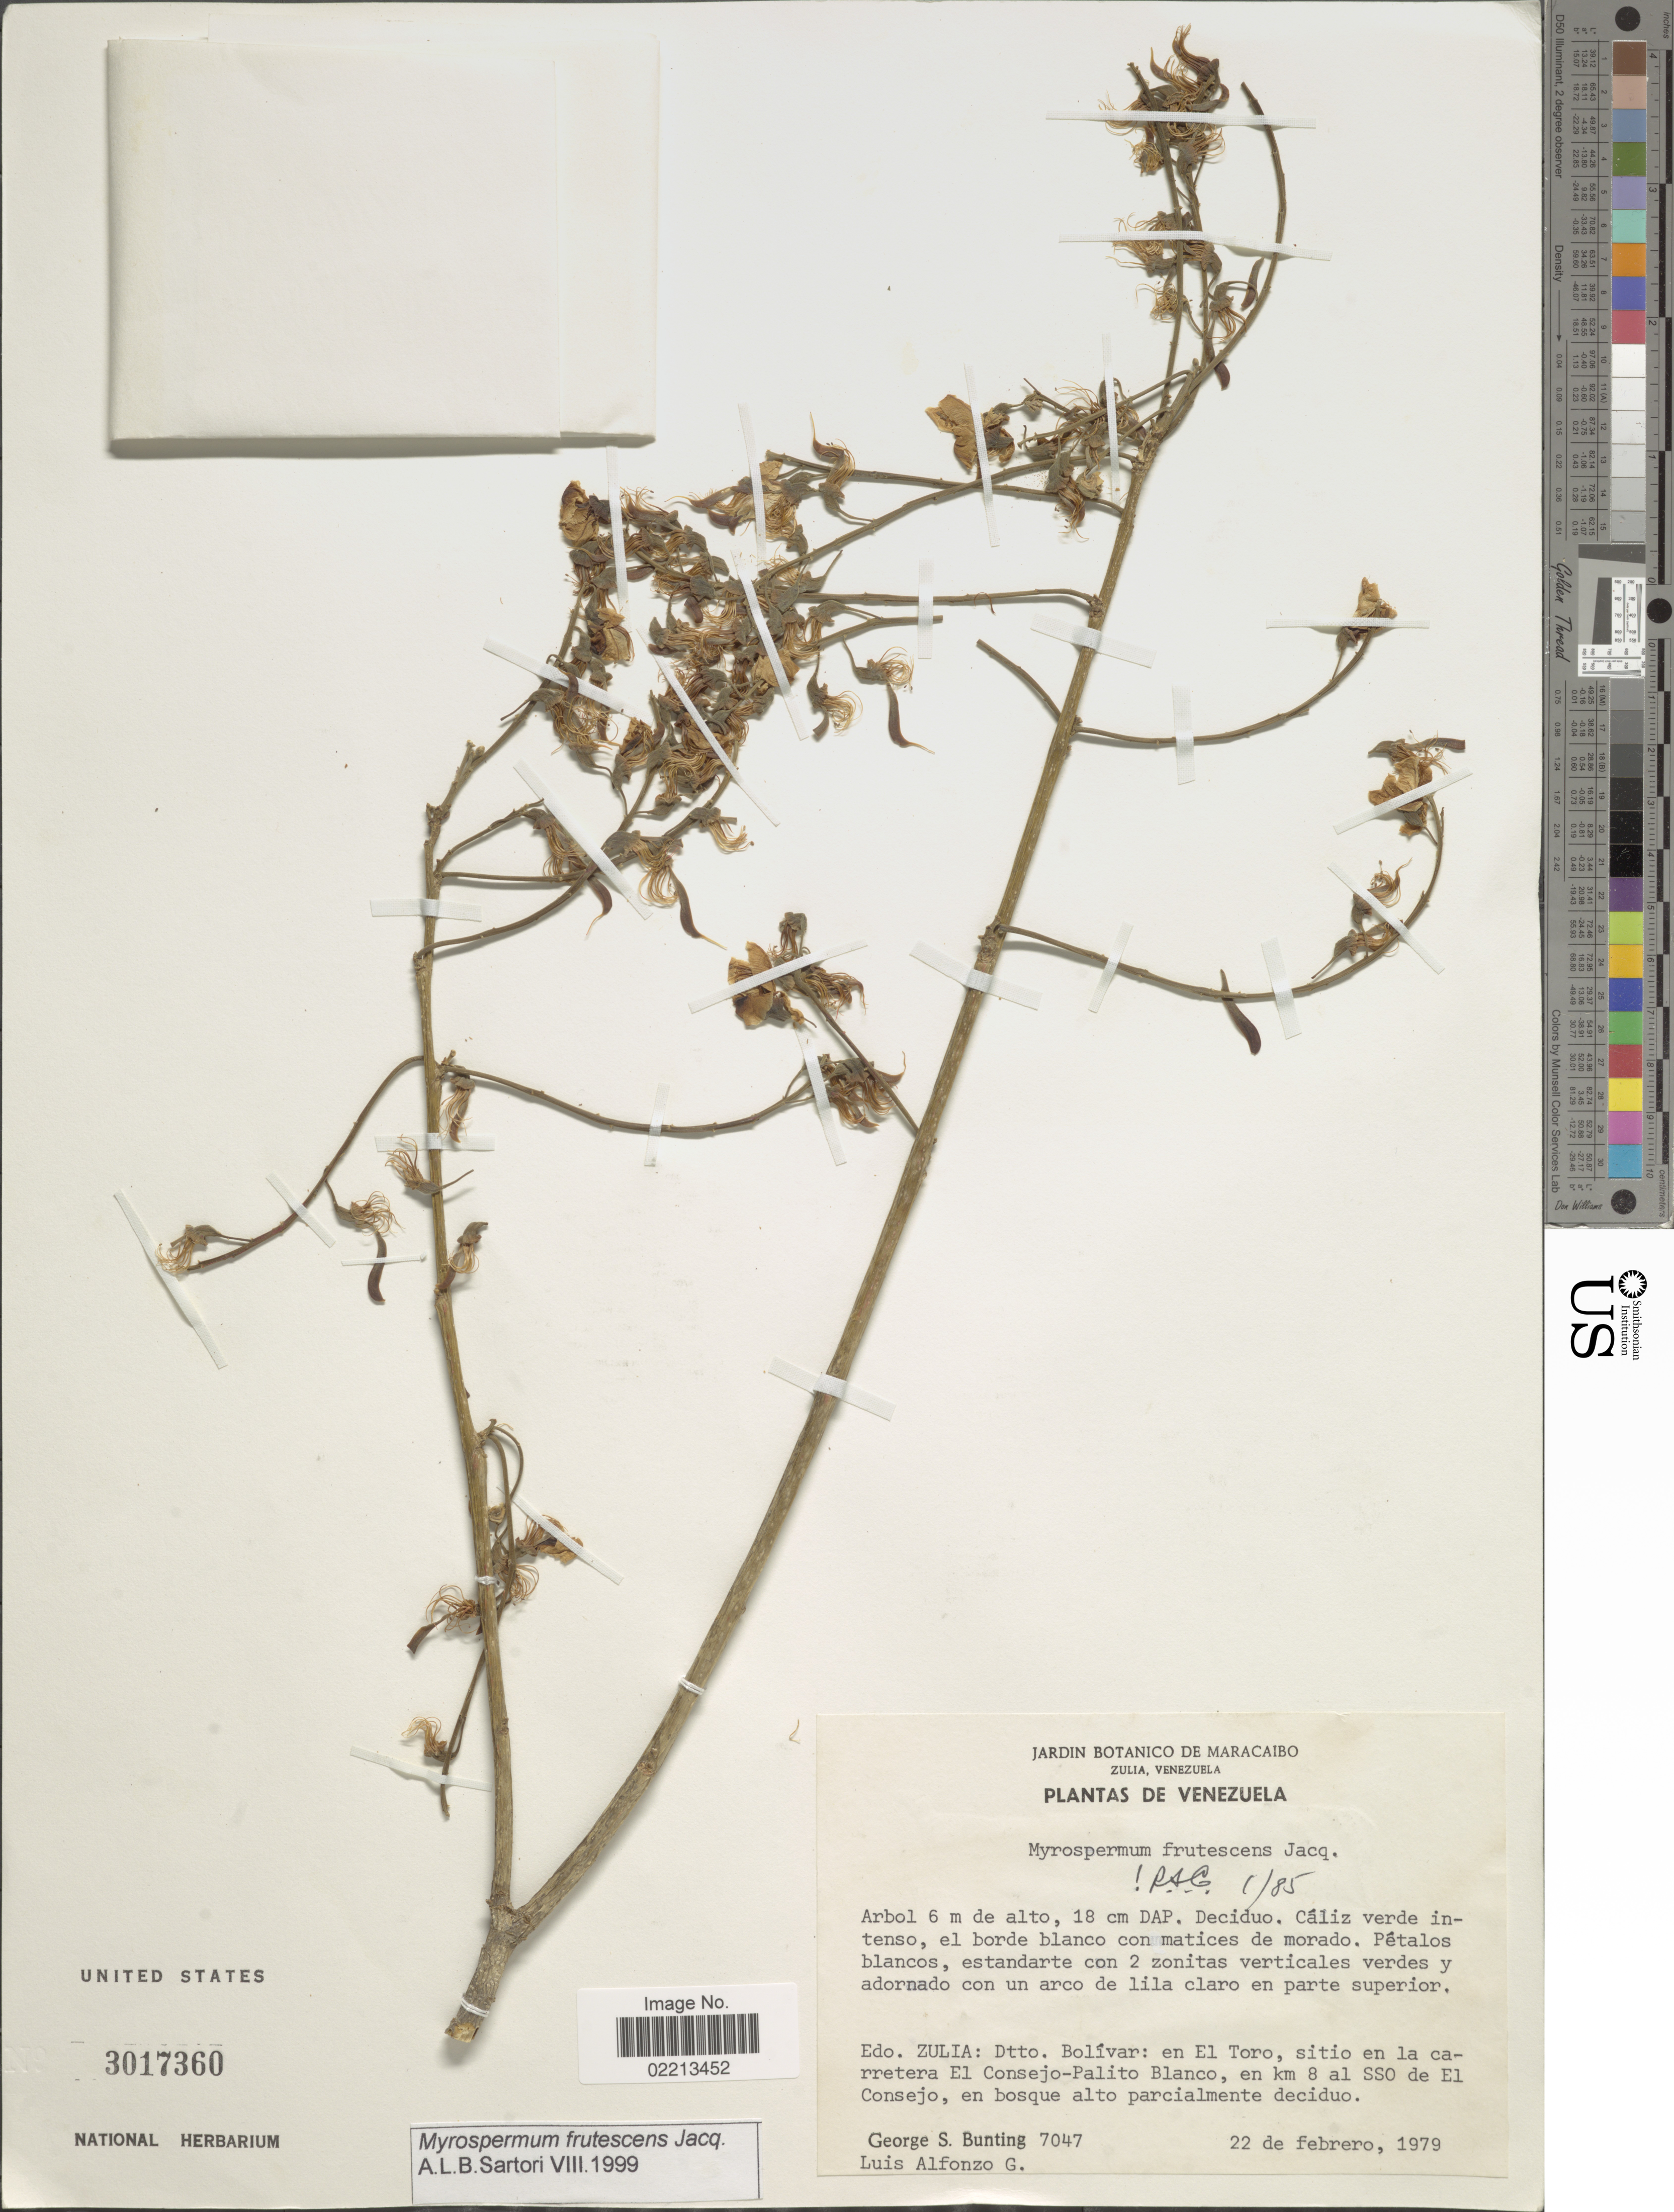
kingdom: Plantae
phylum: Tracheophyta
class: Magnoliopsida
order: Fabales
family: Fabaceae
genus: Myrospermum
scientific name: Myrospermum frutescens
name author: Jacq.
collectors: G. S. Bunting & L. Alfonzo G.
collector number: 7047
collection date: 1979-02-22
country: Venezuela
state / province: Zulia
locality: Dtto. Bolivar: en El Toro, sitio en la carretera El Consejo-Palito Blanco, en km 8 al SSO de El Consejo, en bosque alto parcialmente deciduo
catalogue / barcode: US 3017360